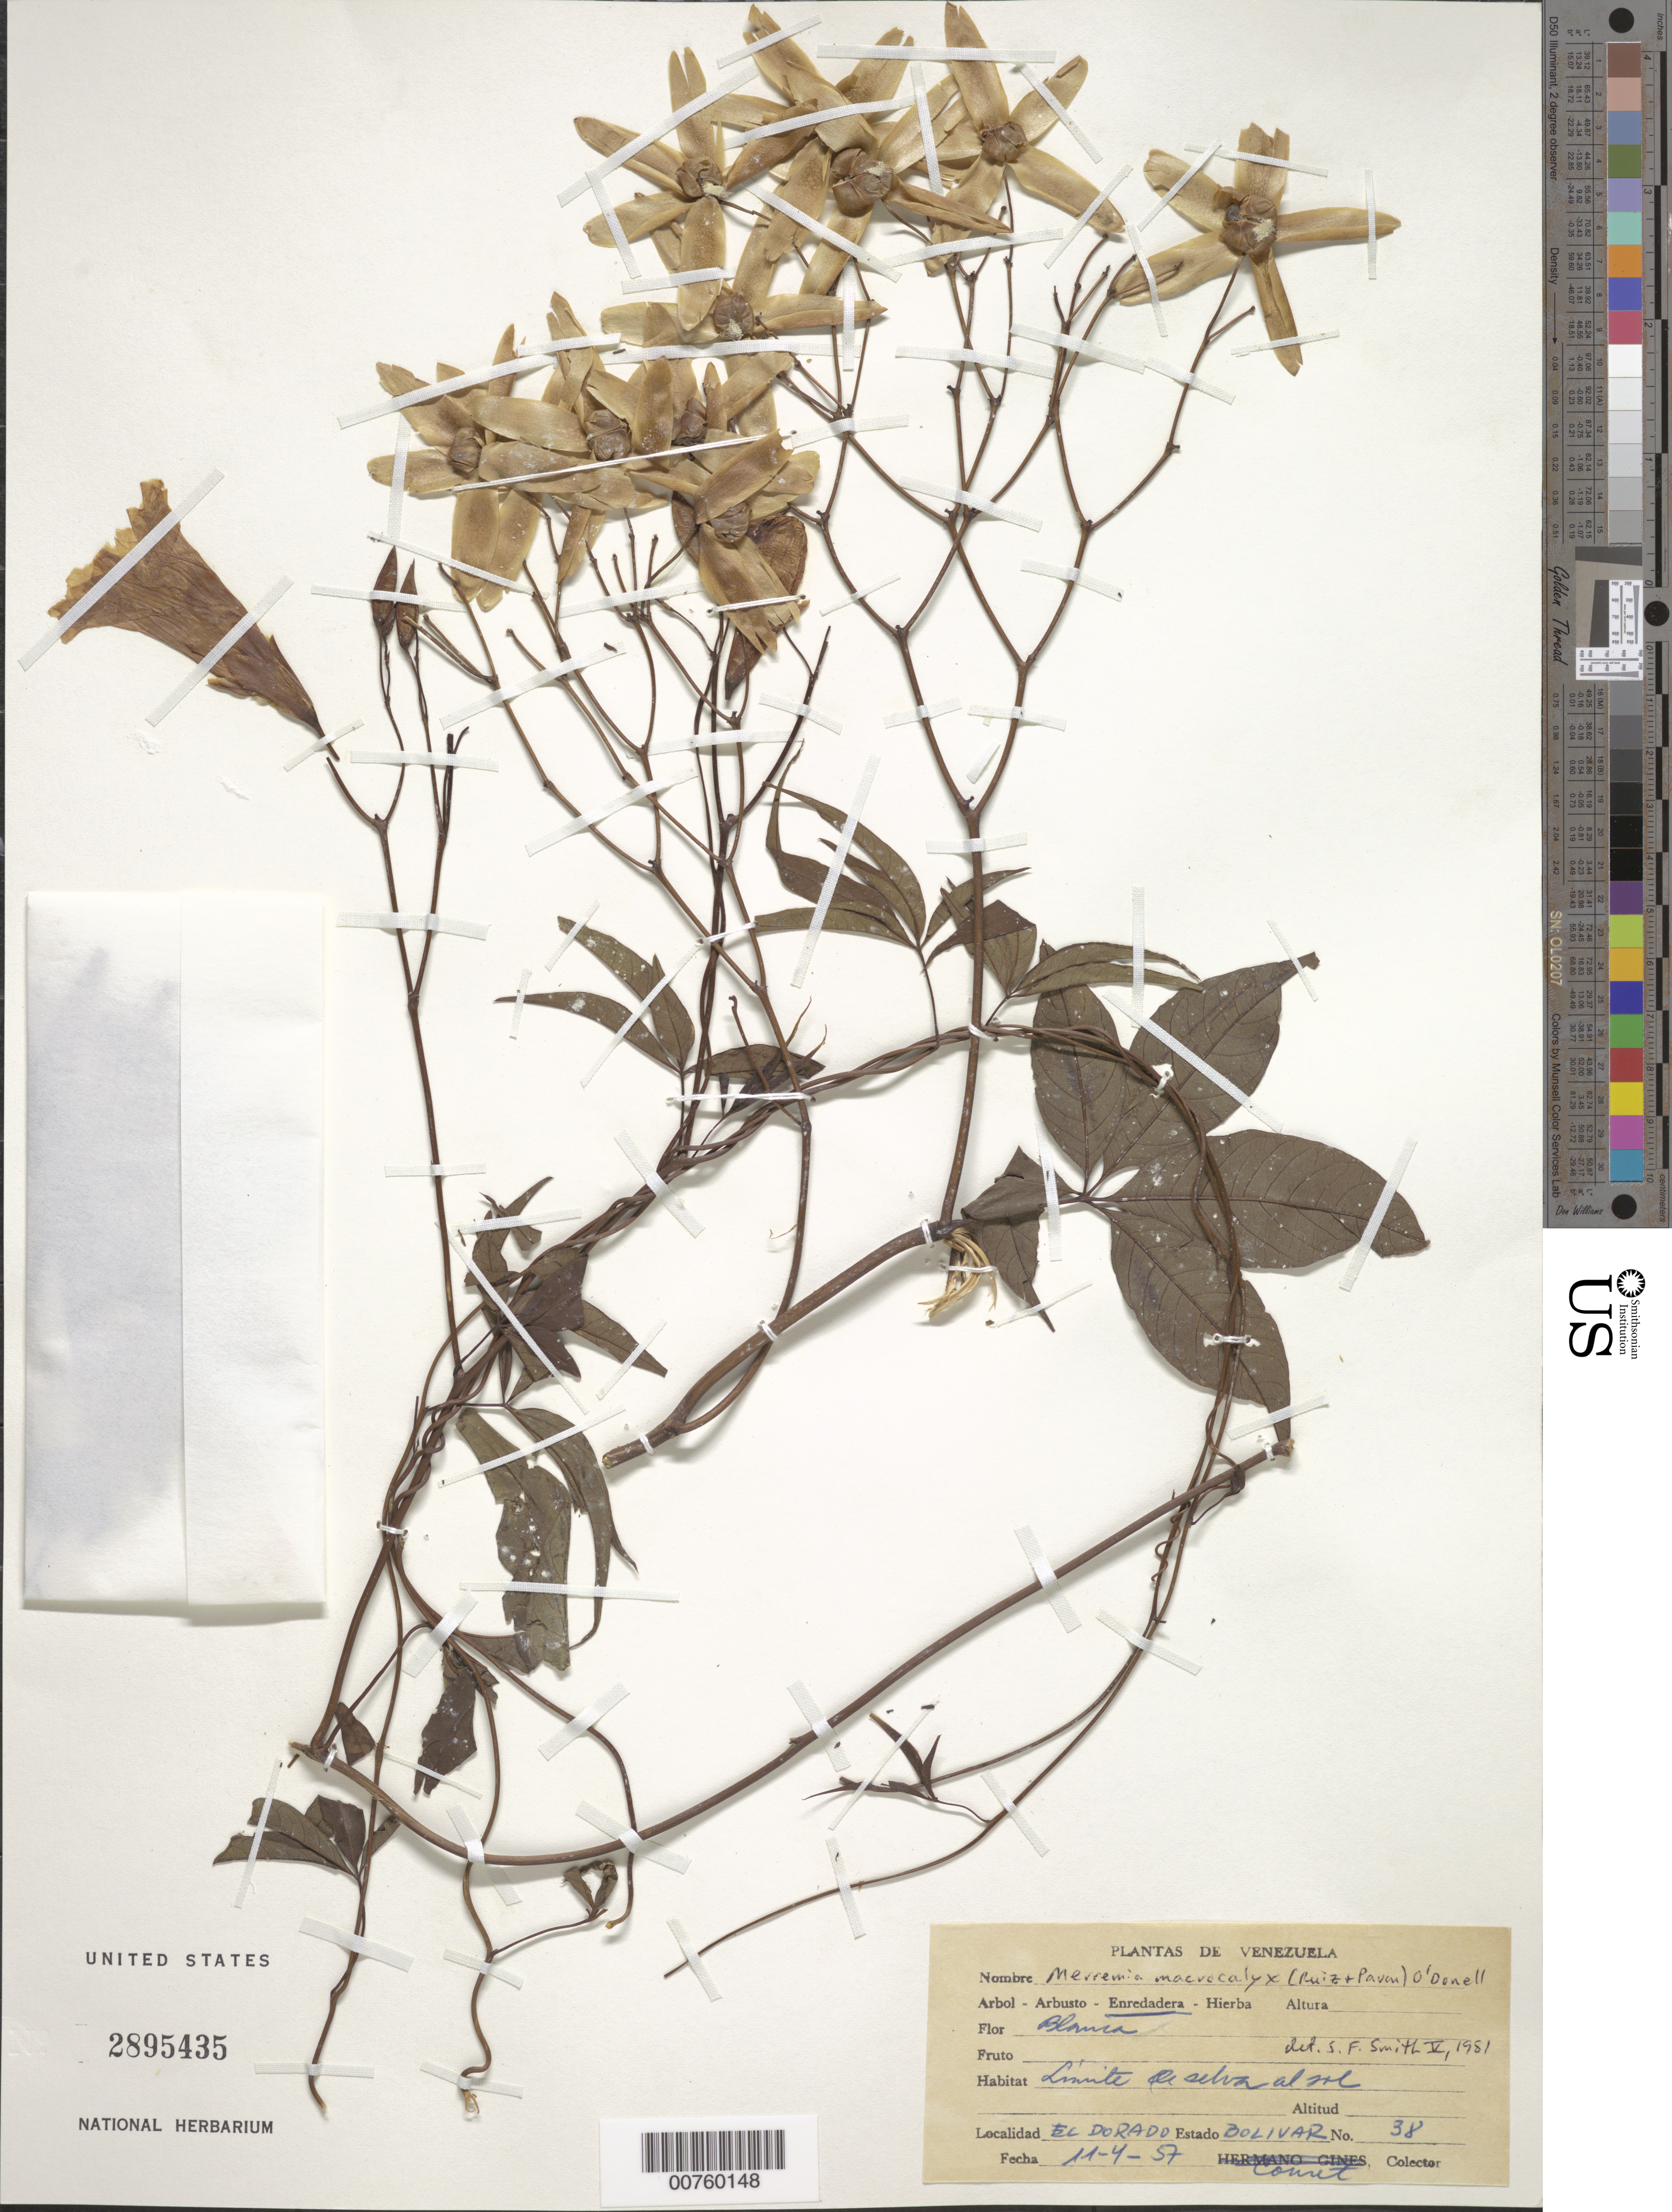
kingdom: Plantae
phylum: Tracheophyta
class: Magnoliopsida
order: Solanales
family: Convolvulaceae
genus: Distimake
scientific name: Distimake macrocalyx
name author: (Ruiz & Pav.) A. R. Simões & Staples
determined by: Strong, Mark T., (BOT), Smithsonian Institution - National Museum of Natural History (UNITED STATES)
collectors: -. Couret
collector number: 38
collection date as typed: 11-Apr-57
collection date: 1957-04-11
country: Venezuela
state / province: Bolívar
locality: El Dorado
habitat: Edge of forest, in sun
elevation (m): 200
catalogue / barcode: US 2895435